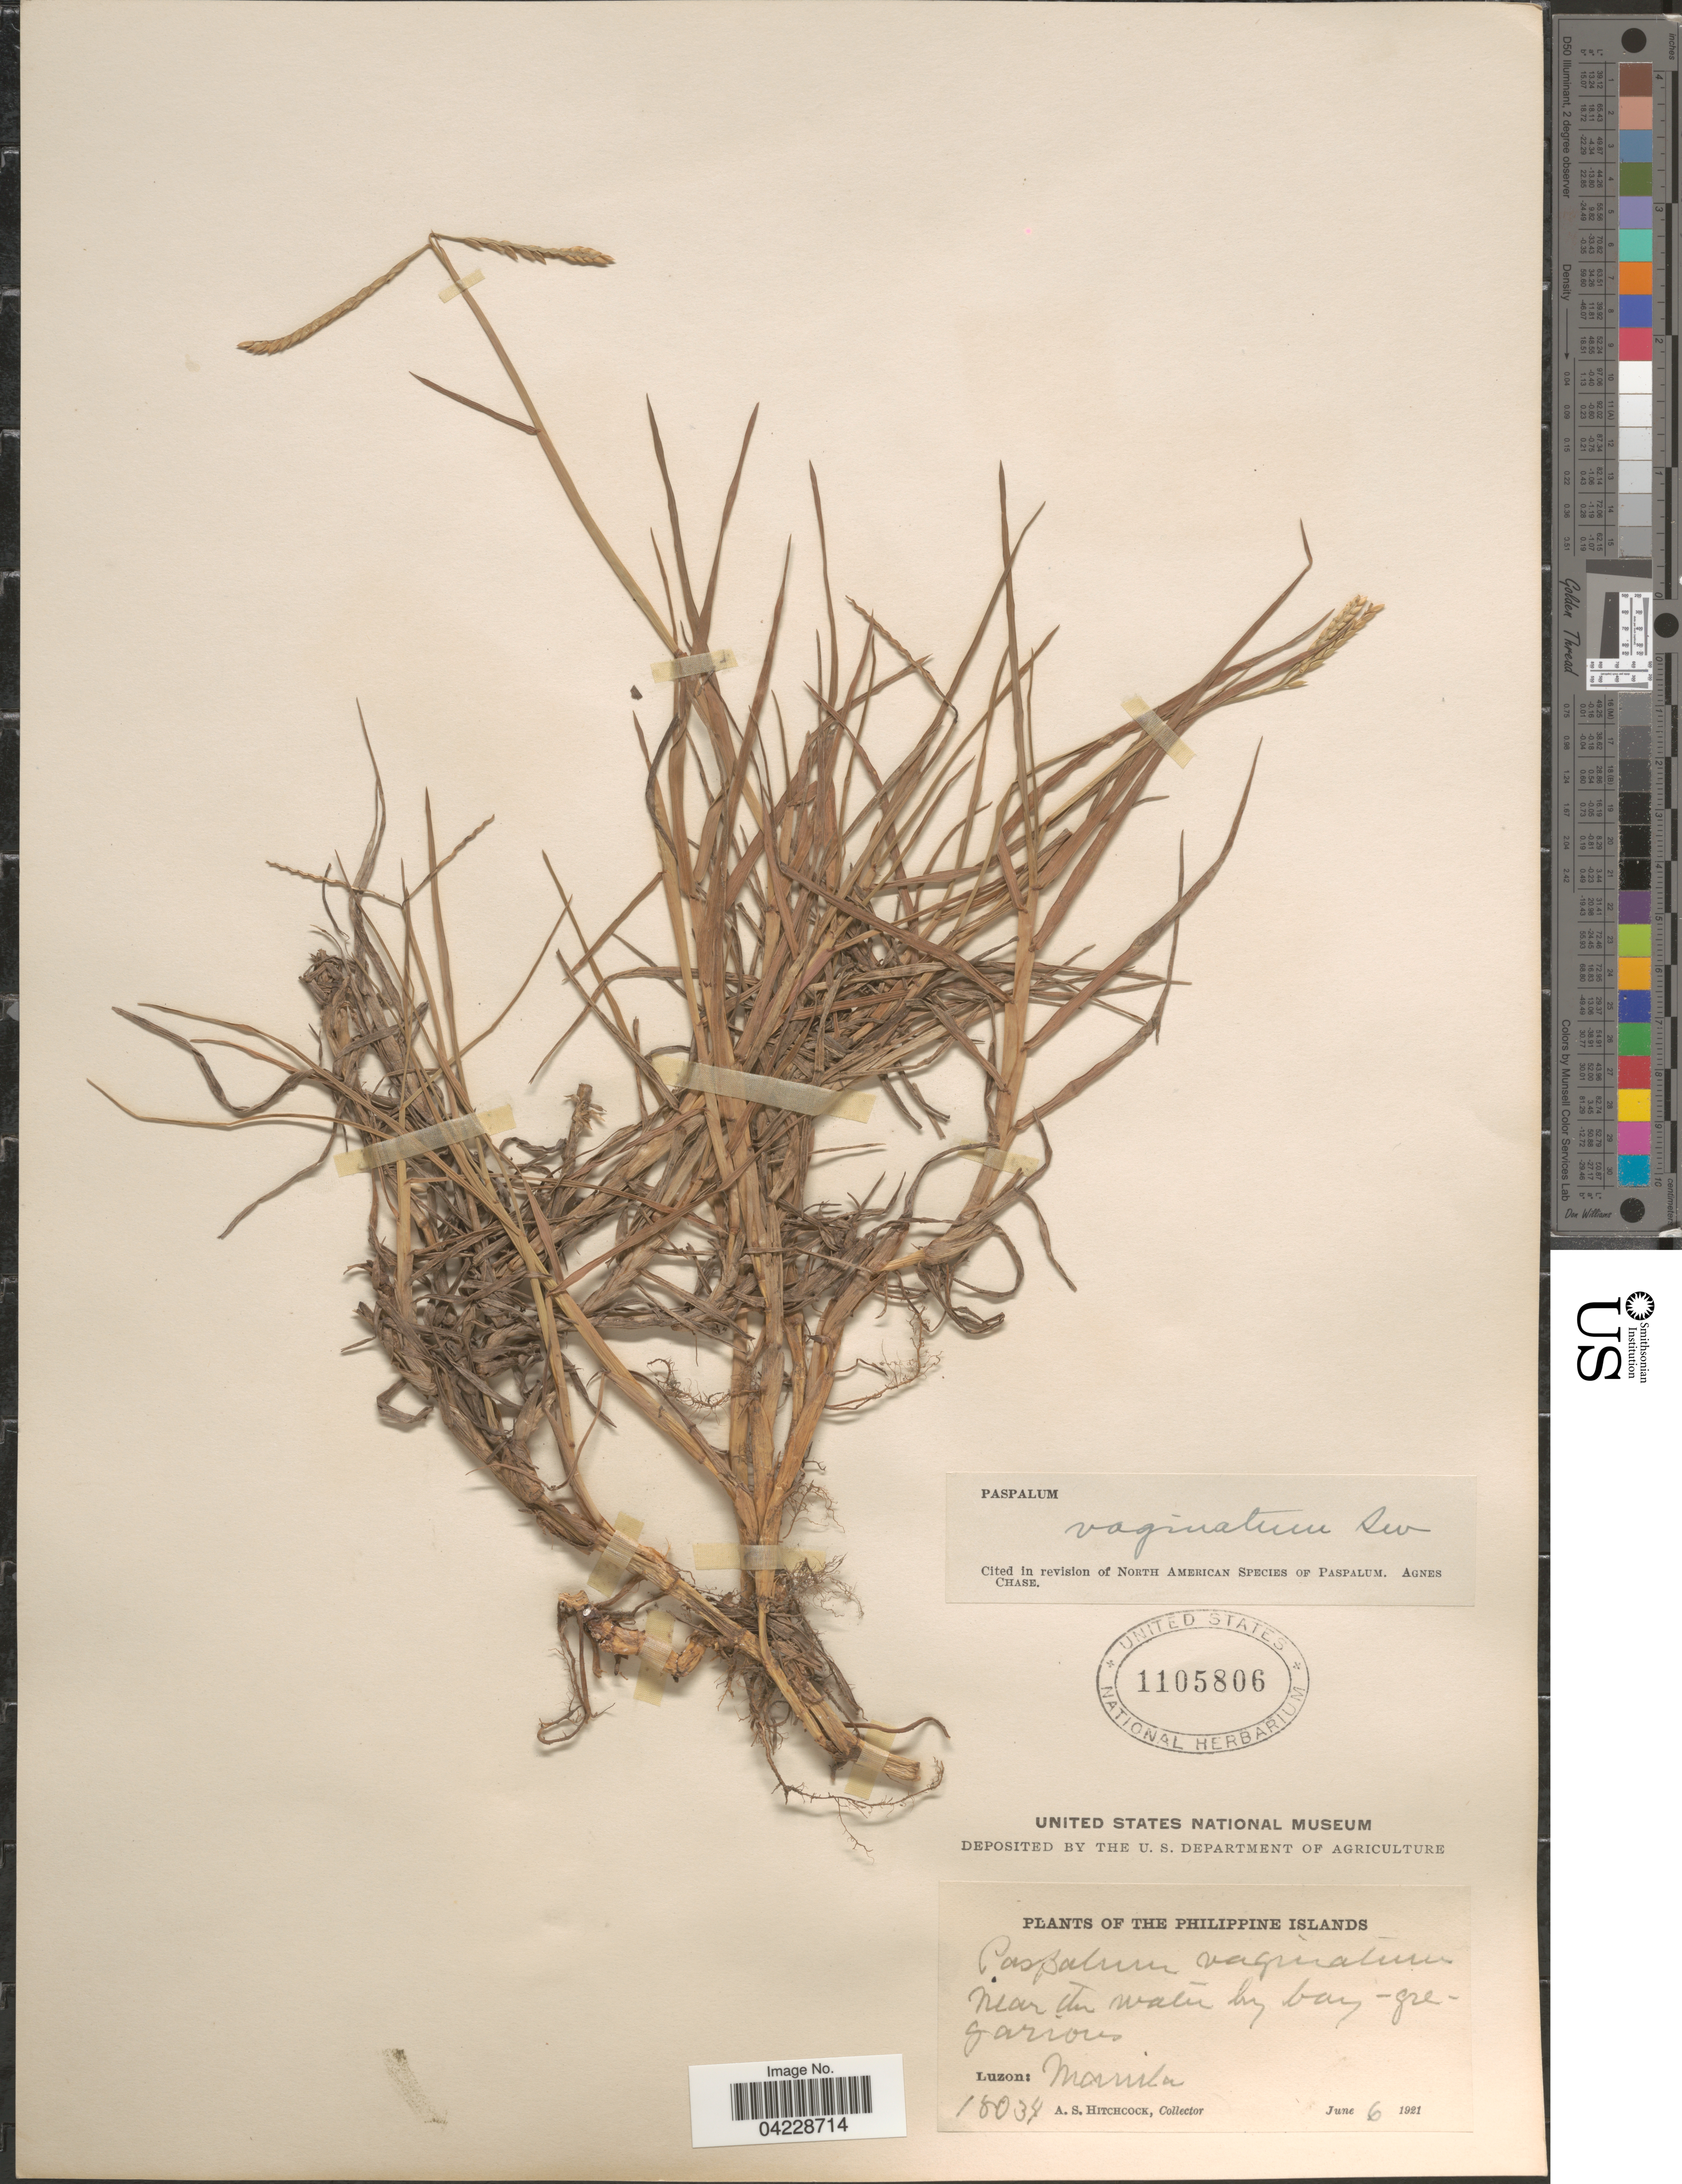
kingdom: Plantae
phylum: Tracheophyta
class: Liliopsida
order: Poales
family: Poaceae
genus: Paspalum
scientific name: Paspalum distichum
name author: L.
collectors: A. S. Hitchcock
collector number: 18034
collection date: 1921-06-06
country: Philippines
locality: Philippine Islands. Near the water by bay-gregarious. Luzon: Manila.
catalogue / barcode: US 1105806